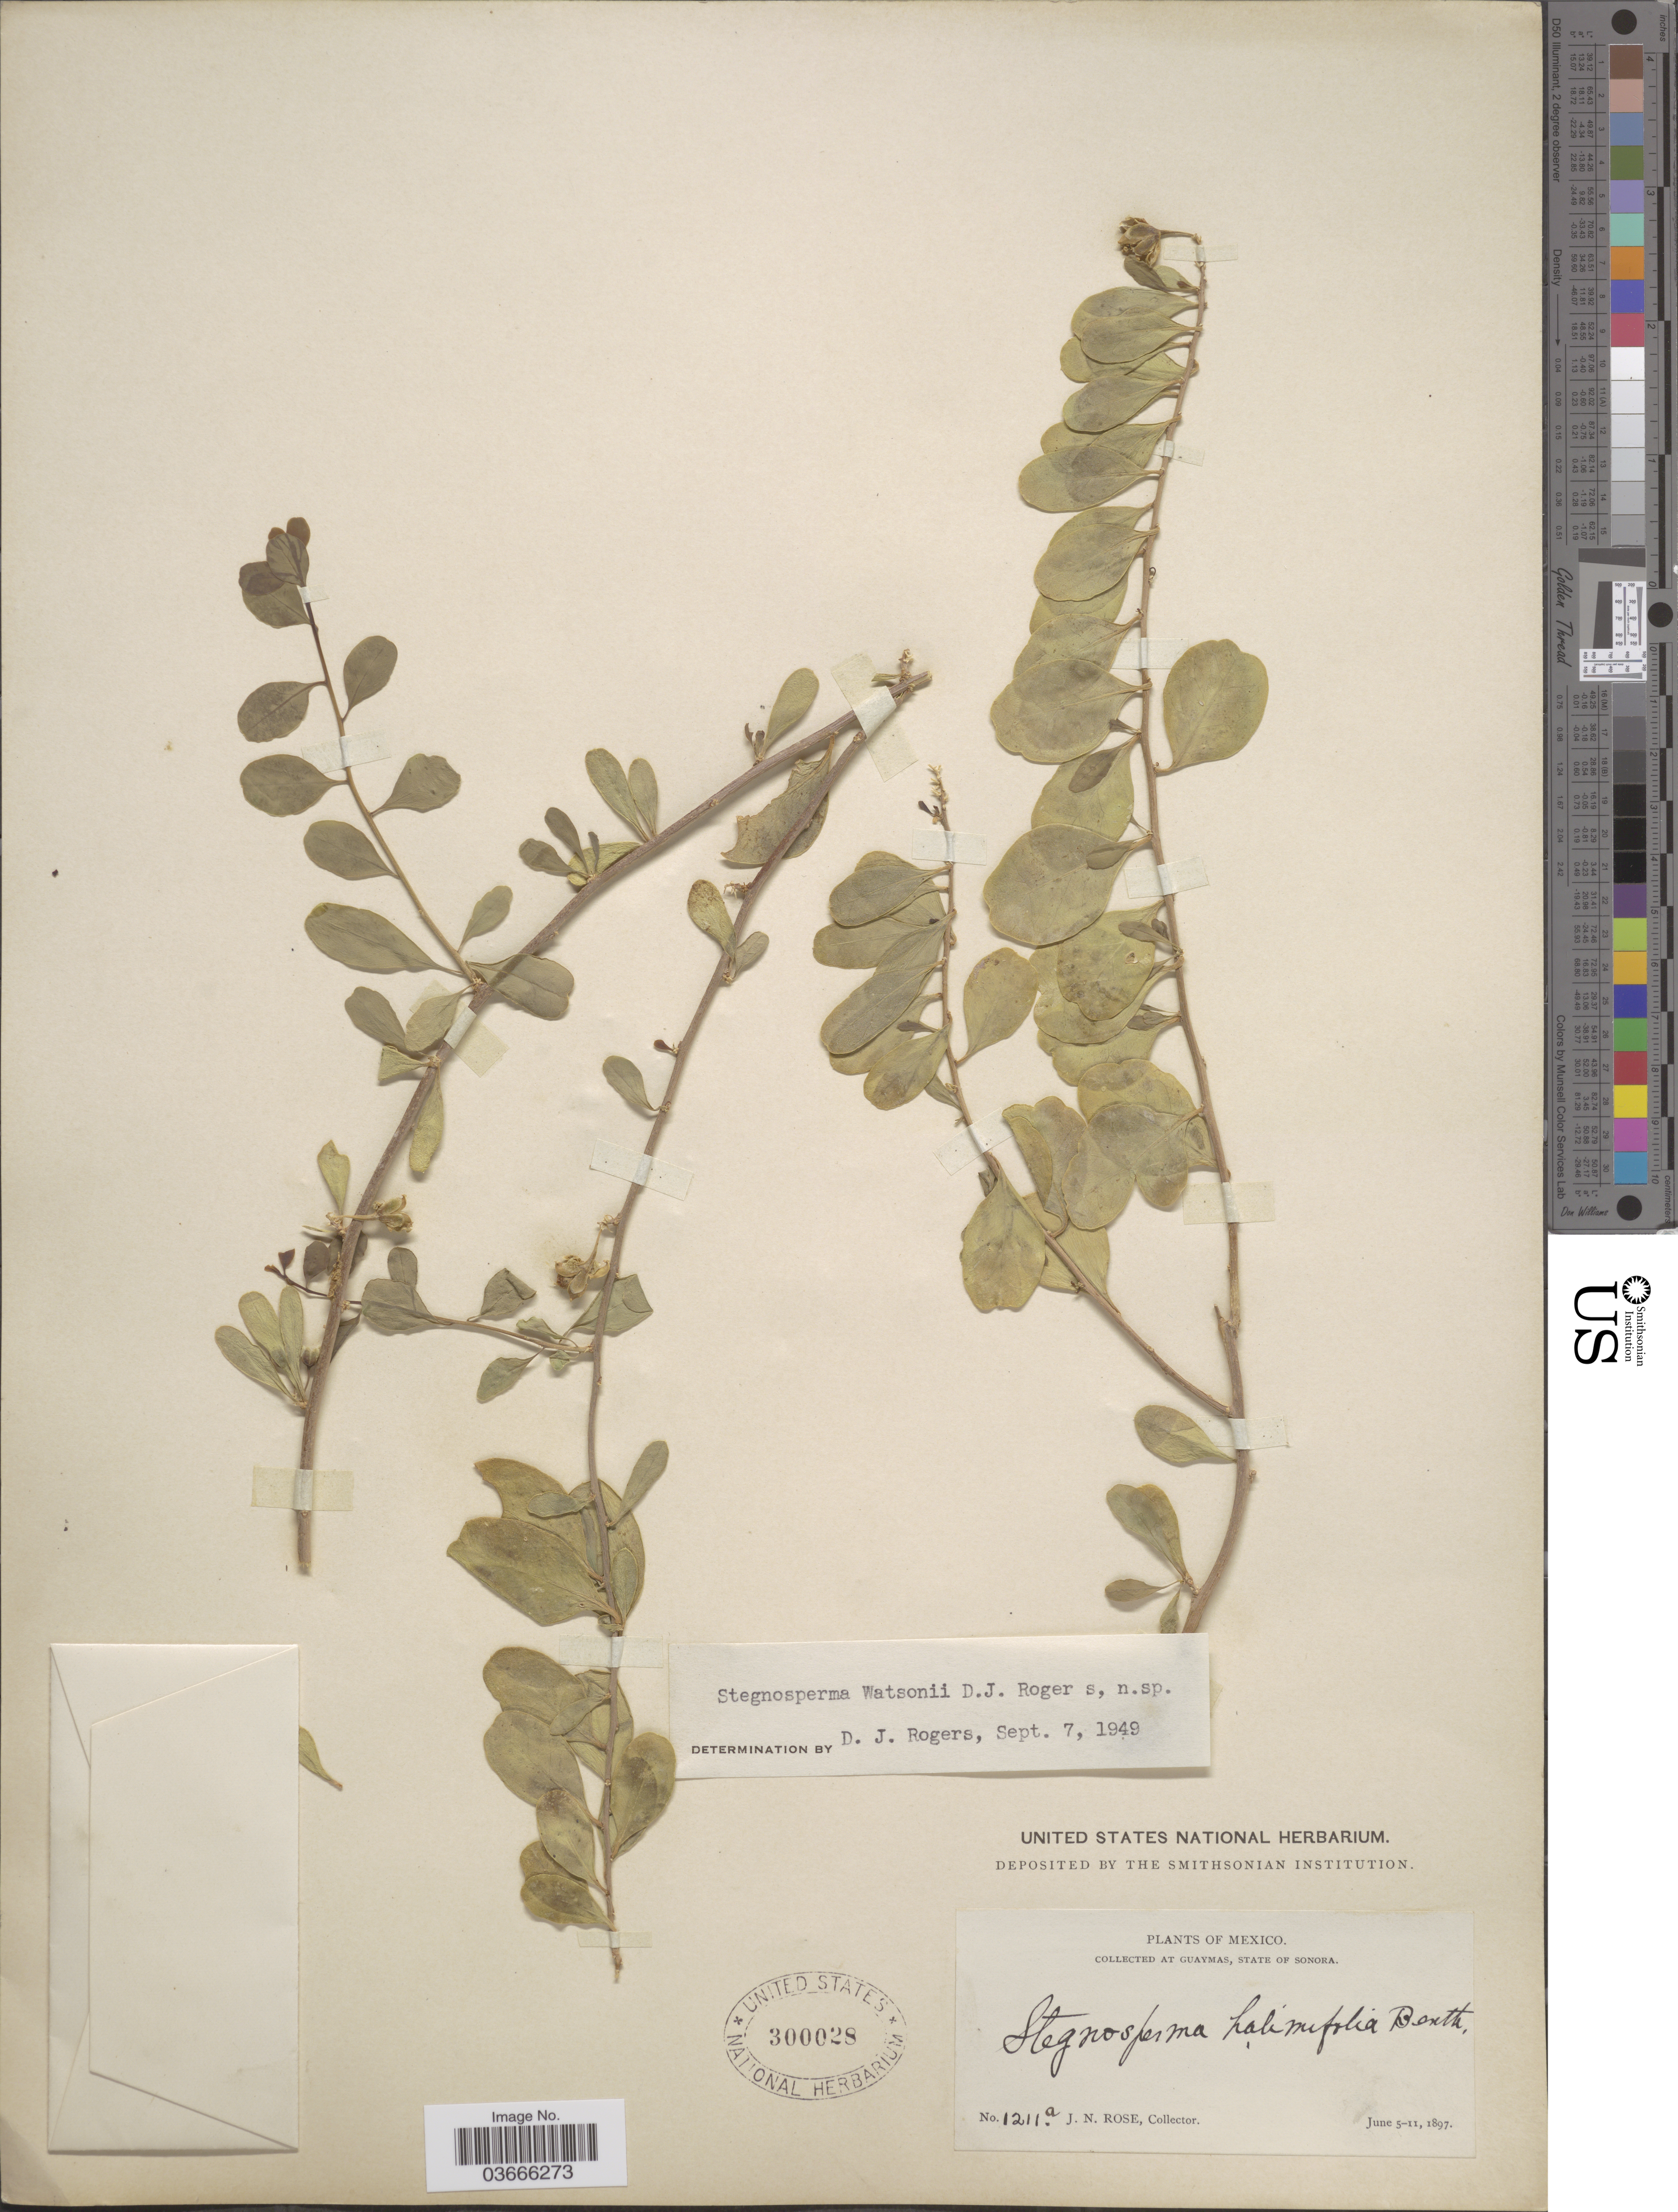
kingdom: Plantae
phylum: Tracheophyta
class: Magnoliopsida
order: Caryophyllales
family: Stegnospermataceae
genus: Stegnosperma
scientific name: Stegnosperma watsonii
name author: D.J. Rogers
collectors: J. N. Rose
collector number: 1211a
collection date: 1897-06-05/1897-06-11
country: Mexico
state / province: Sonora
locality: At Guaymas.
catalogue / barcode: US 300028